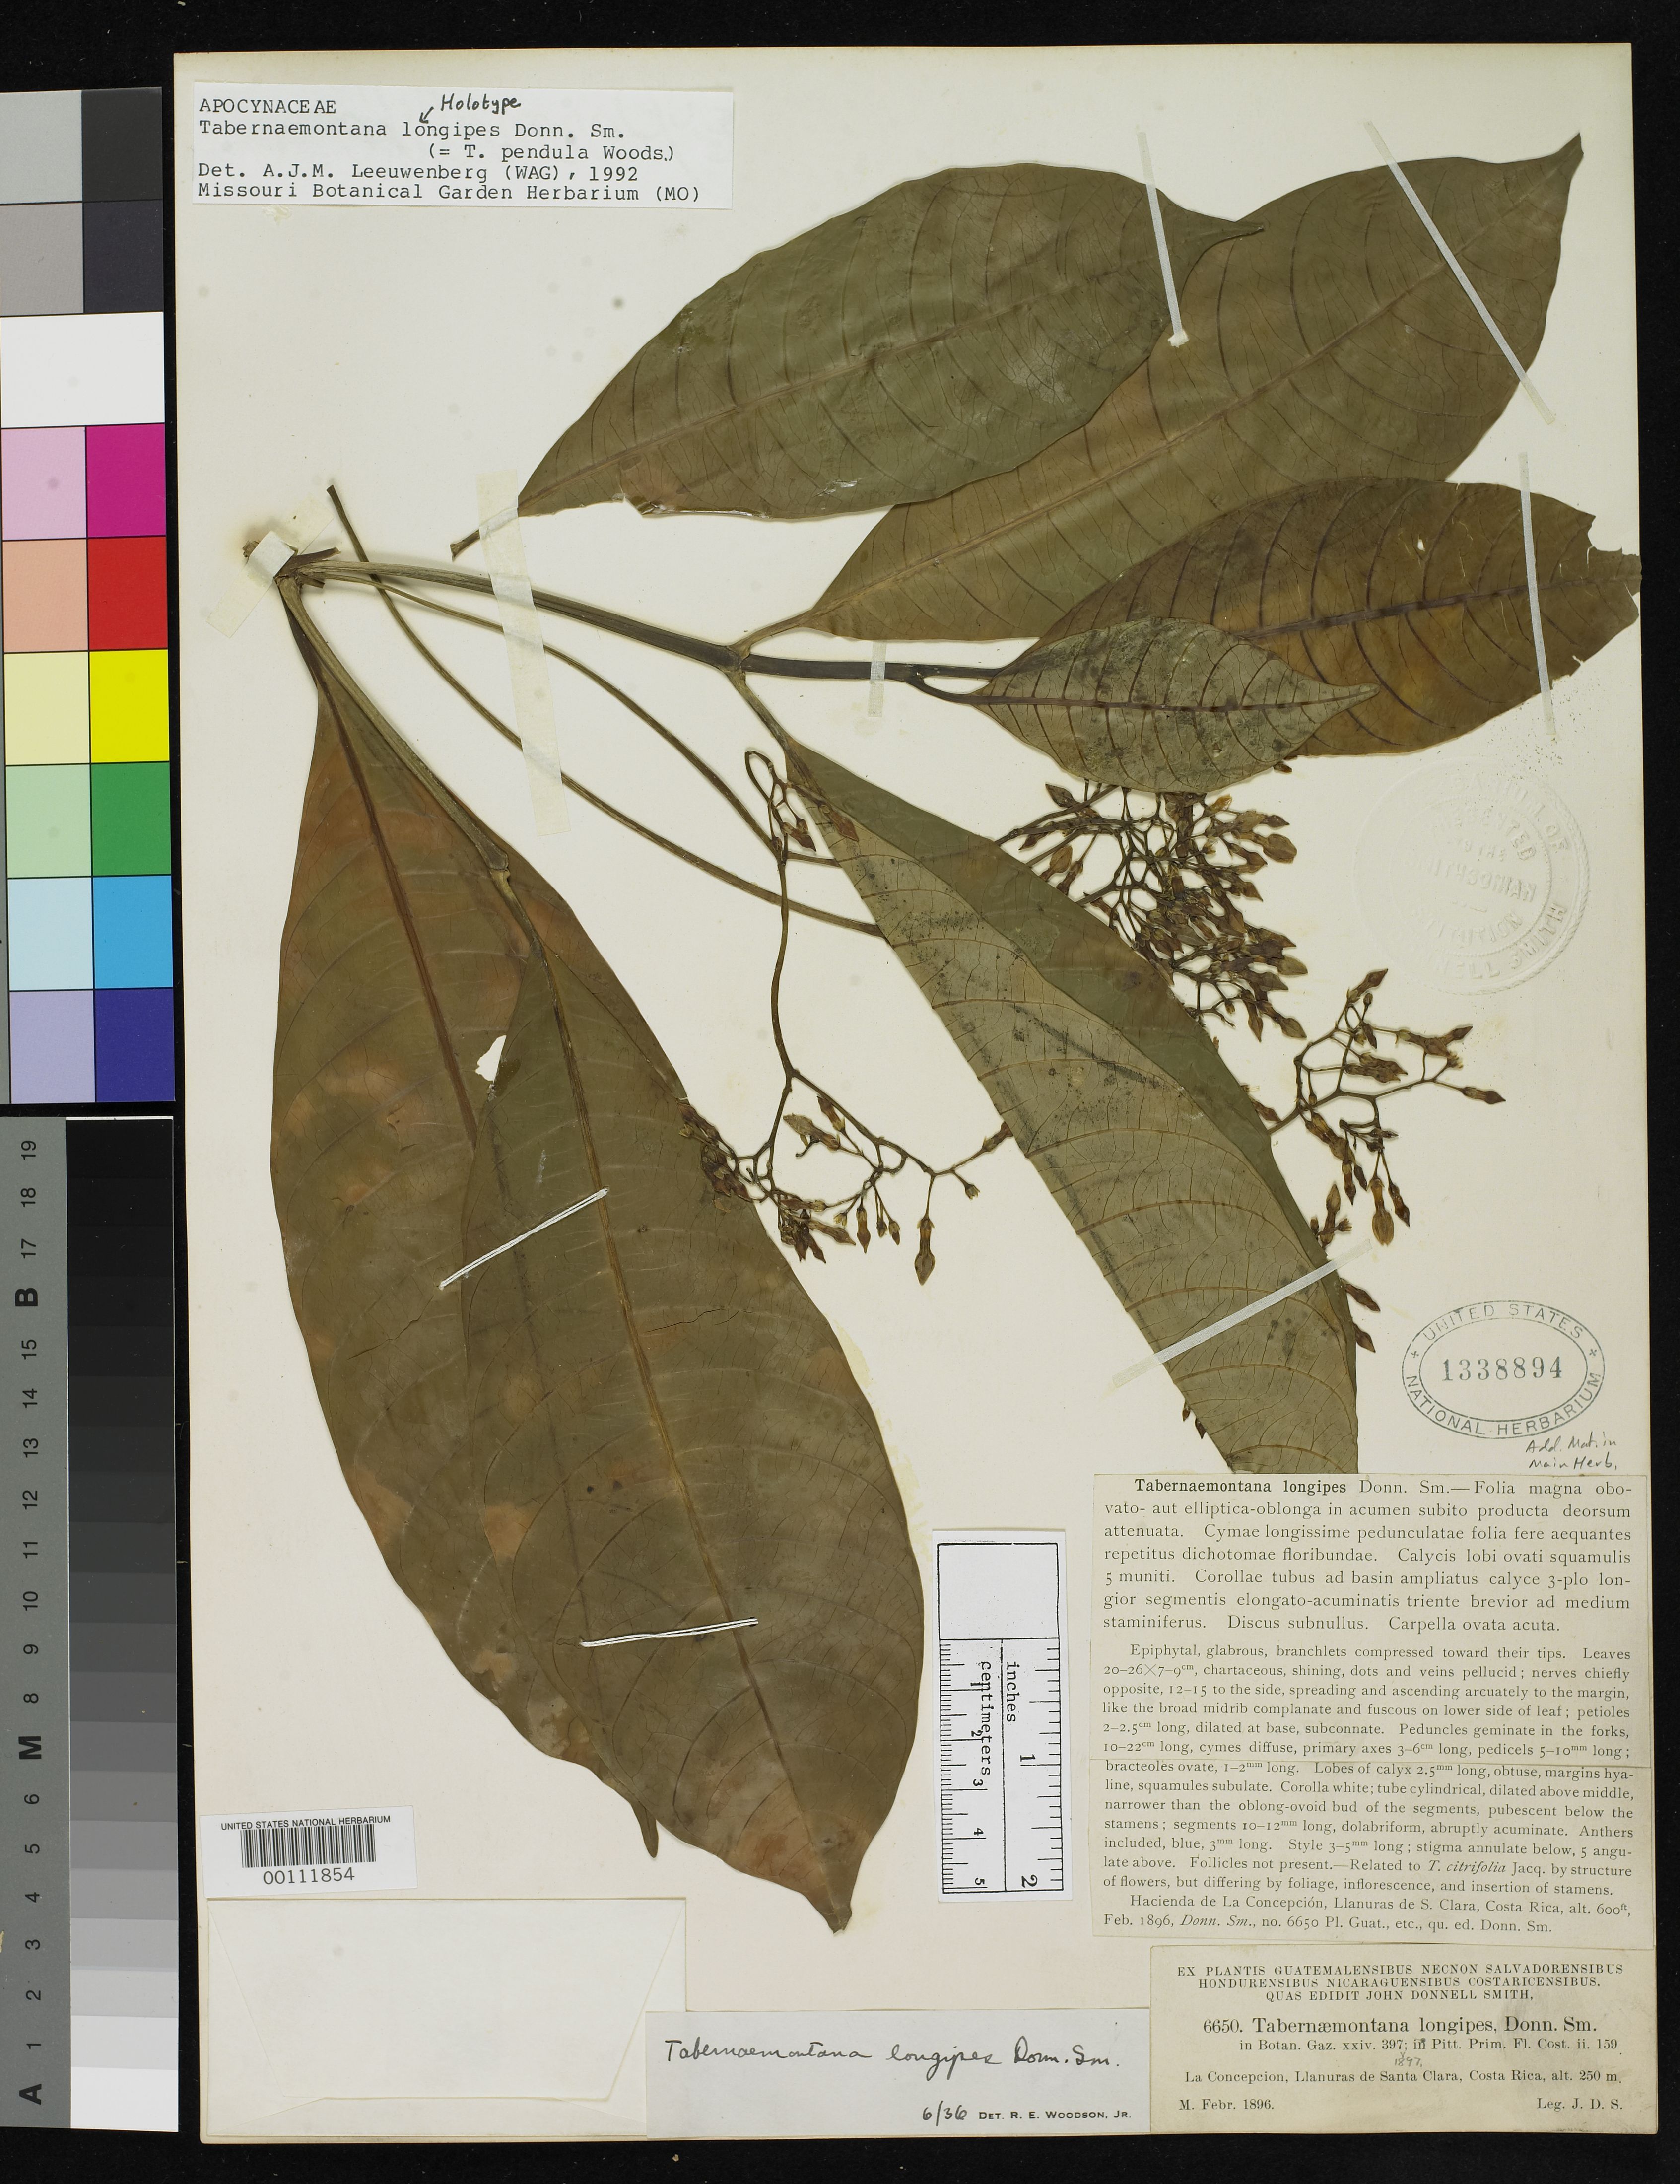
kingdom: Plantae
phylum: Tracheophyta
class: Magnoliopsida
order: Gentianales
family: Apocynaceae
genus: Tabernaemontana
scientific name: Tabernaemontana longipes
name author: Donn. Sm.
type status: Holotype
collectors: J. Donnell Smith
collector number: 6650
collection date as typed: Feb 1896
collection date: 1896-02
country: Costa Rica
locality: La Concepcion, Llanuras de Santa Clara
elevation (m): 250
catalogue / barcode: US 1338894